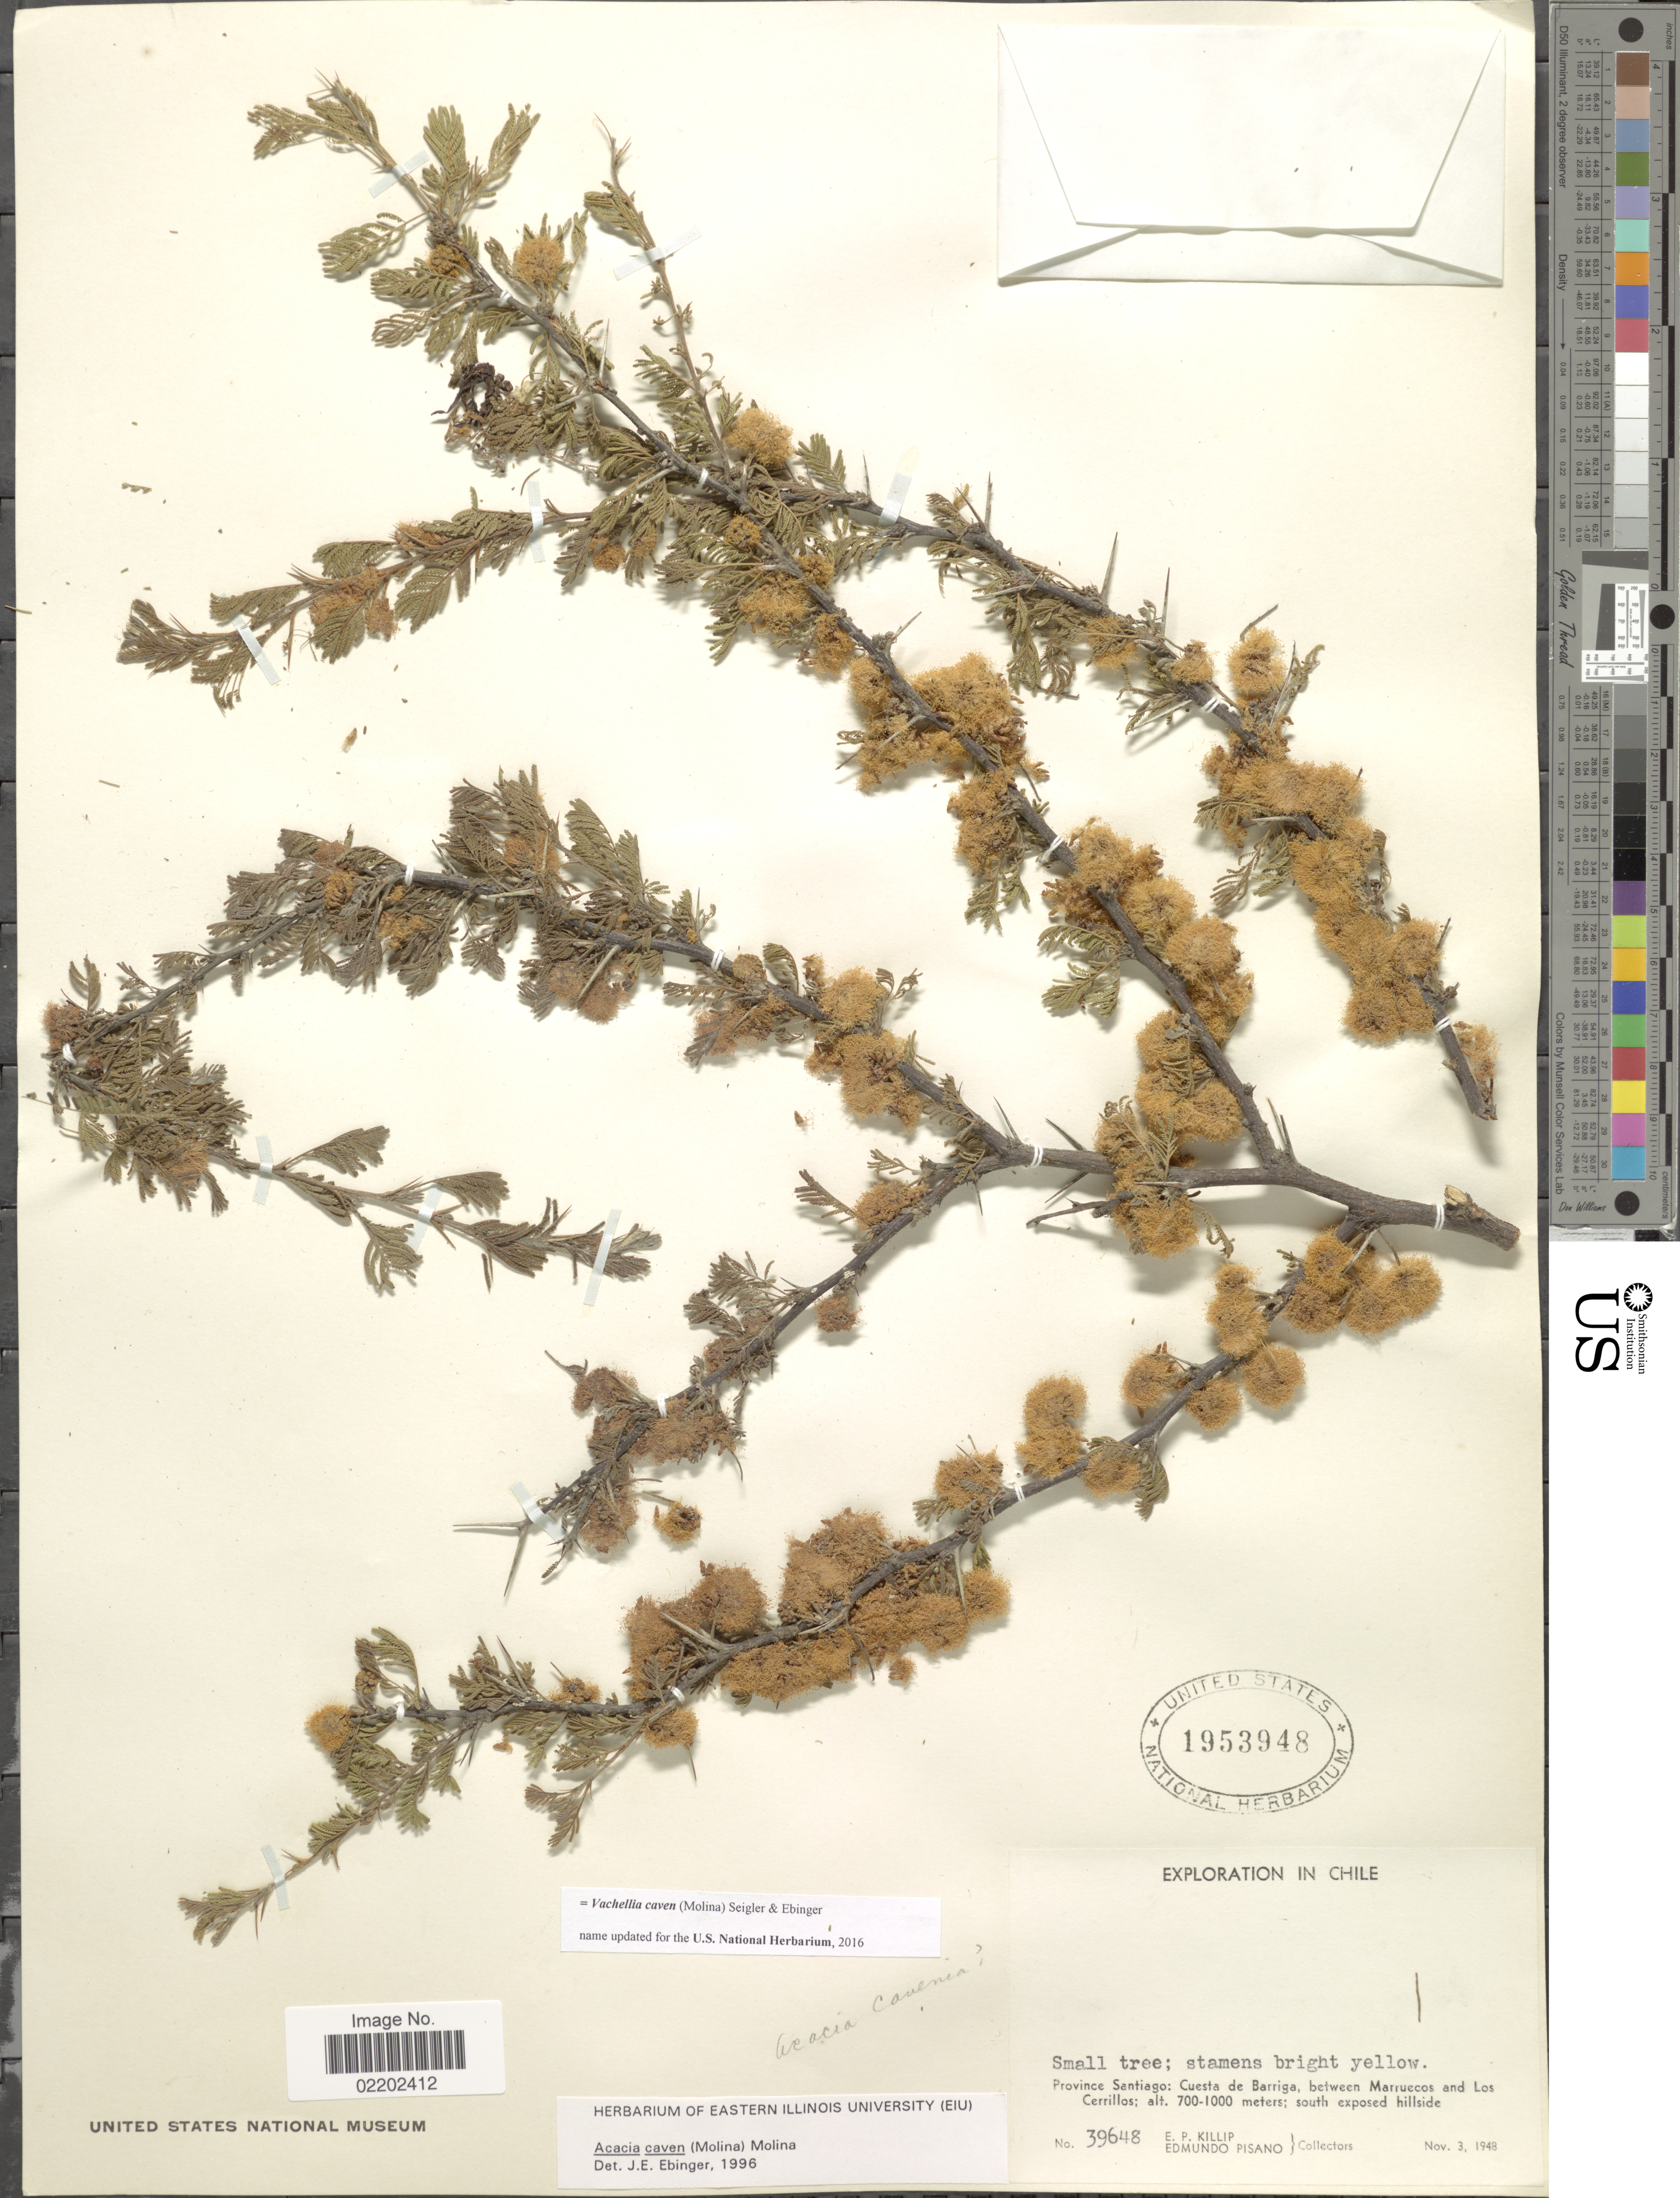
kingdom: Plantae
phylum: Tracheophyta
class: Magnoliopsida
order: Fabales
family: Fabaceae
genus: Vachellia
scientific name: Vachellia caven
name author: (Molina) Seigler & Ebinger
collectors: E. P. Killip & E. Pisano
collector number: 39648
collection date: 1948-11-03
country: Chile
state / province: Región Metropolitana (RM)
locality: Province Santiago: Cuesta de Barriga, between Marruecos and Los Cerrillos; south exposed hillside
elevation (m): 700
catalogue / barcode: US 1953948